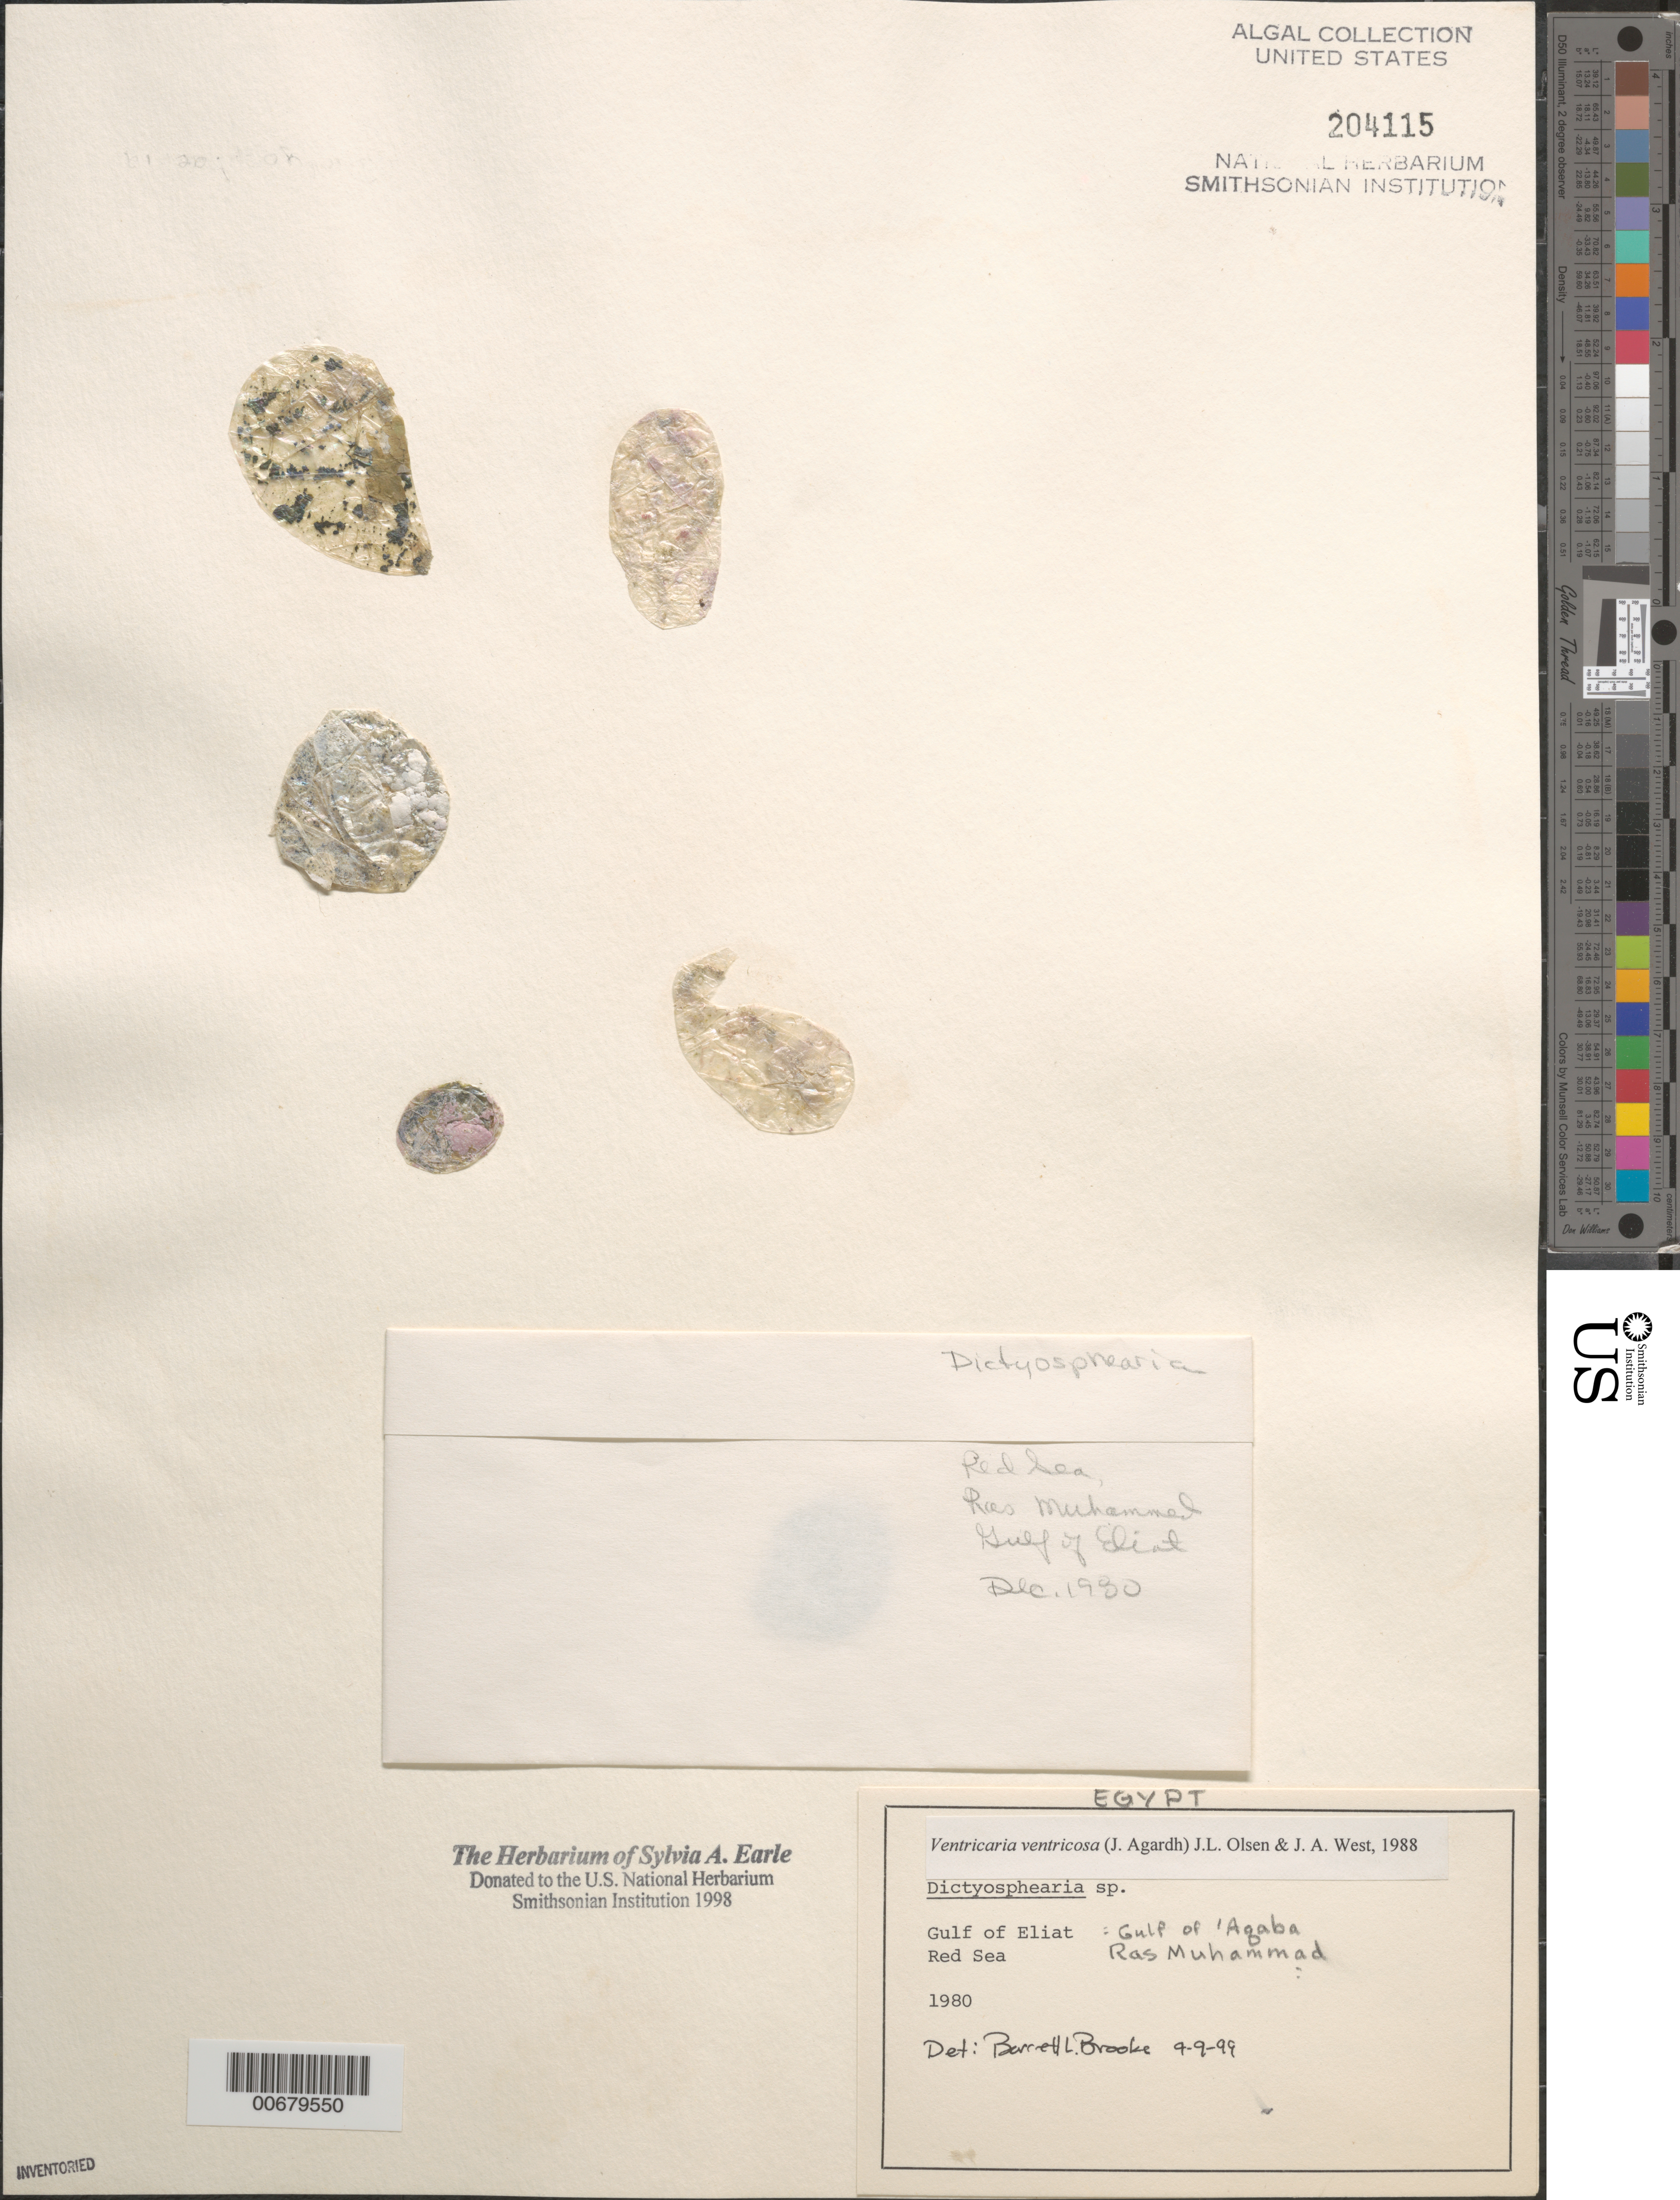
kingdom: Plantae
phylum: Chlorophyta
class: Ulvophyceae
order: Siphonocladales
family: Valoniaceae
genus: Valonia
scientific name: Valonia ventricosa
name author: J. Agardh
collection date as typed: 1980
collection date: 1980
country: Egypt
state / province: Janub Sina'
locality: Red Sea, Ras Muhammad, Gulf of Aqaba (Gulf of Eliat)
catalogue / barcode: US 204115